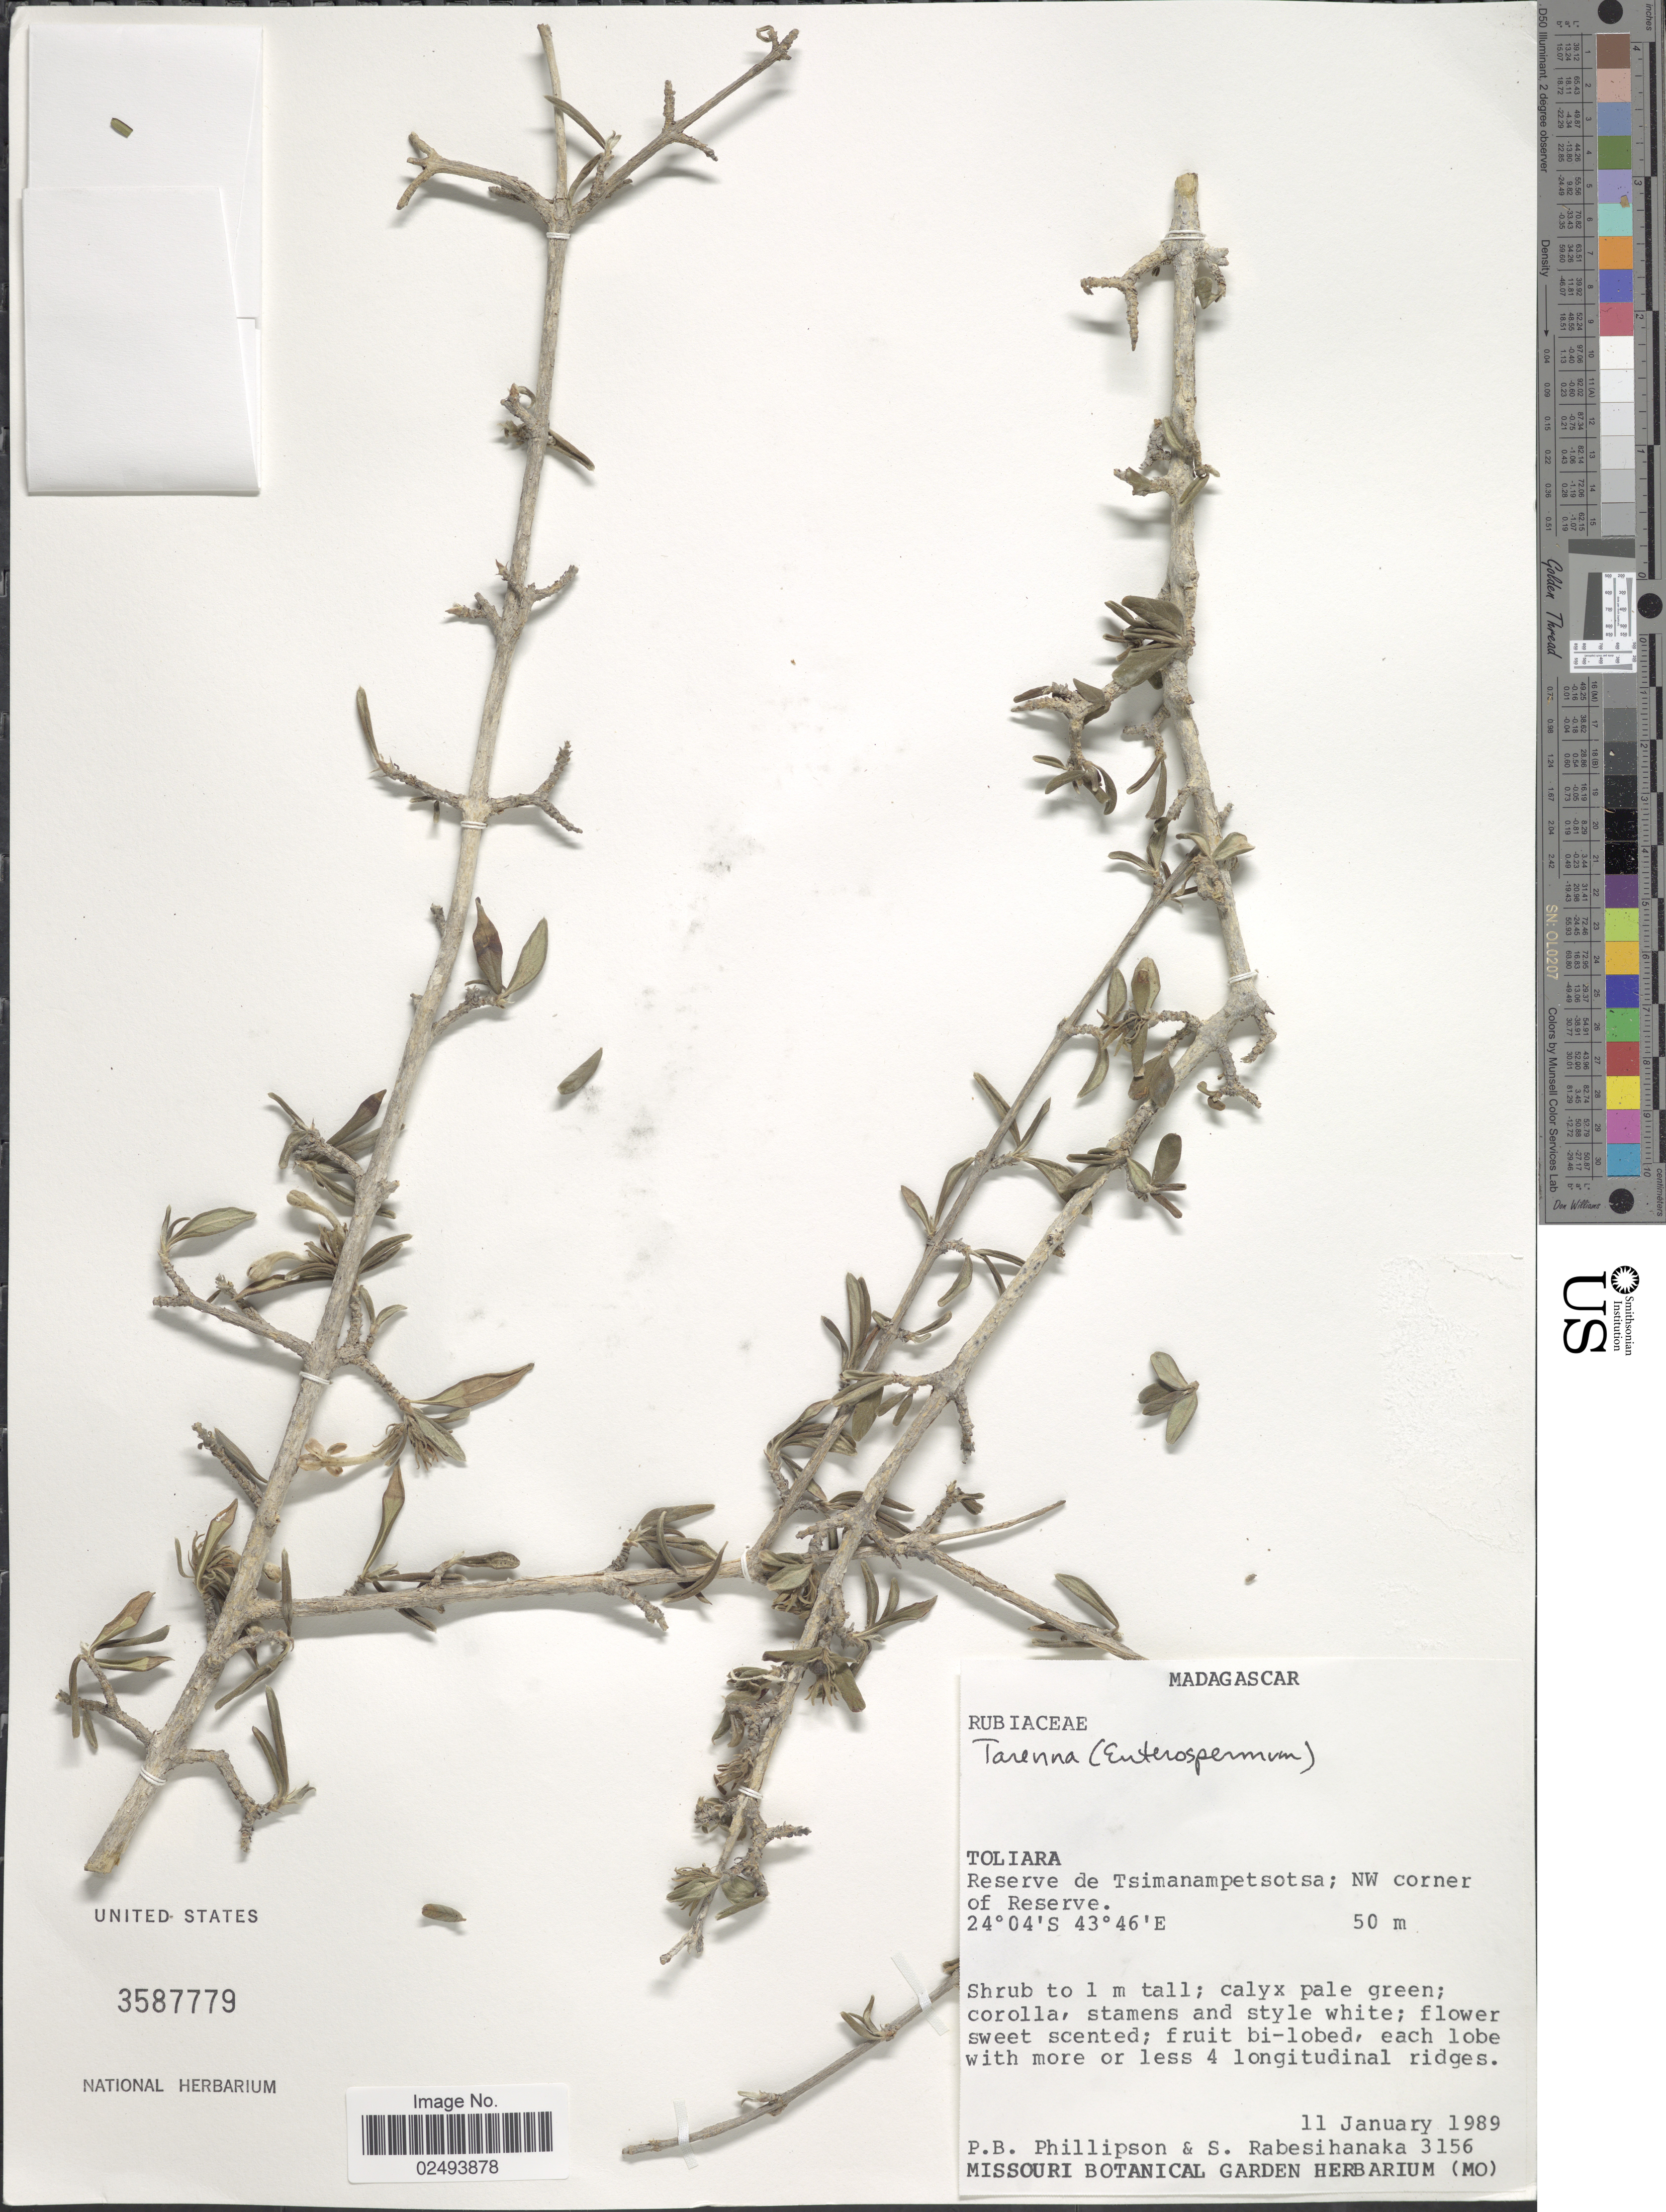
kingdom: Plantae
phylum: Tracheophyta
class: Magnoliopsida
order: Gentianales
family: Rubiaceae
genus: Tarenna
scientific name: Tarenna sp.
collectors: P. B. Phillipson & S. Rabesihanaka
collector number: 3156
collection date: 1989-01-11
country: Madagascar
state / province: Atsimo-Andrefana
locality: Reserve de Tsimanampetsotsa; NW corner of Reserve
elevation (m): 50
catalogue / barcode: US 3587779